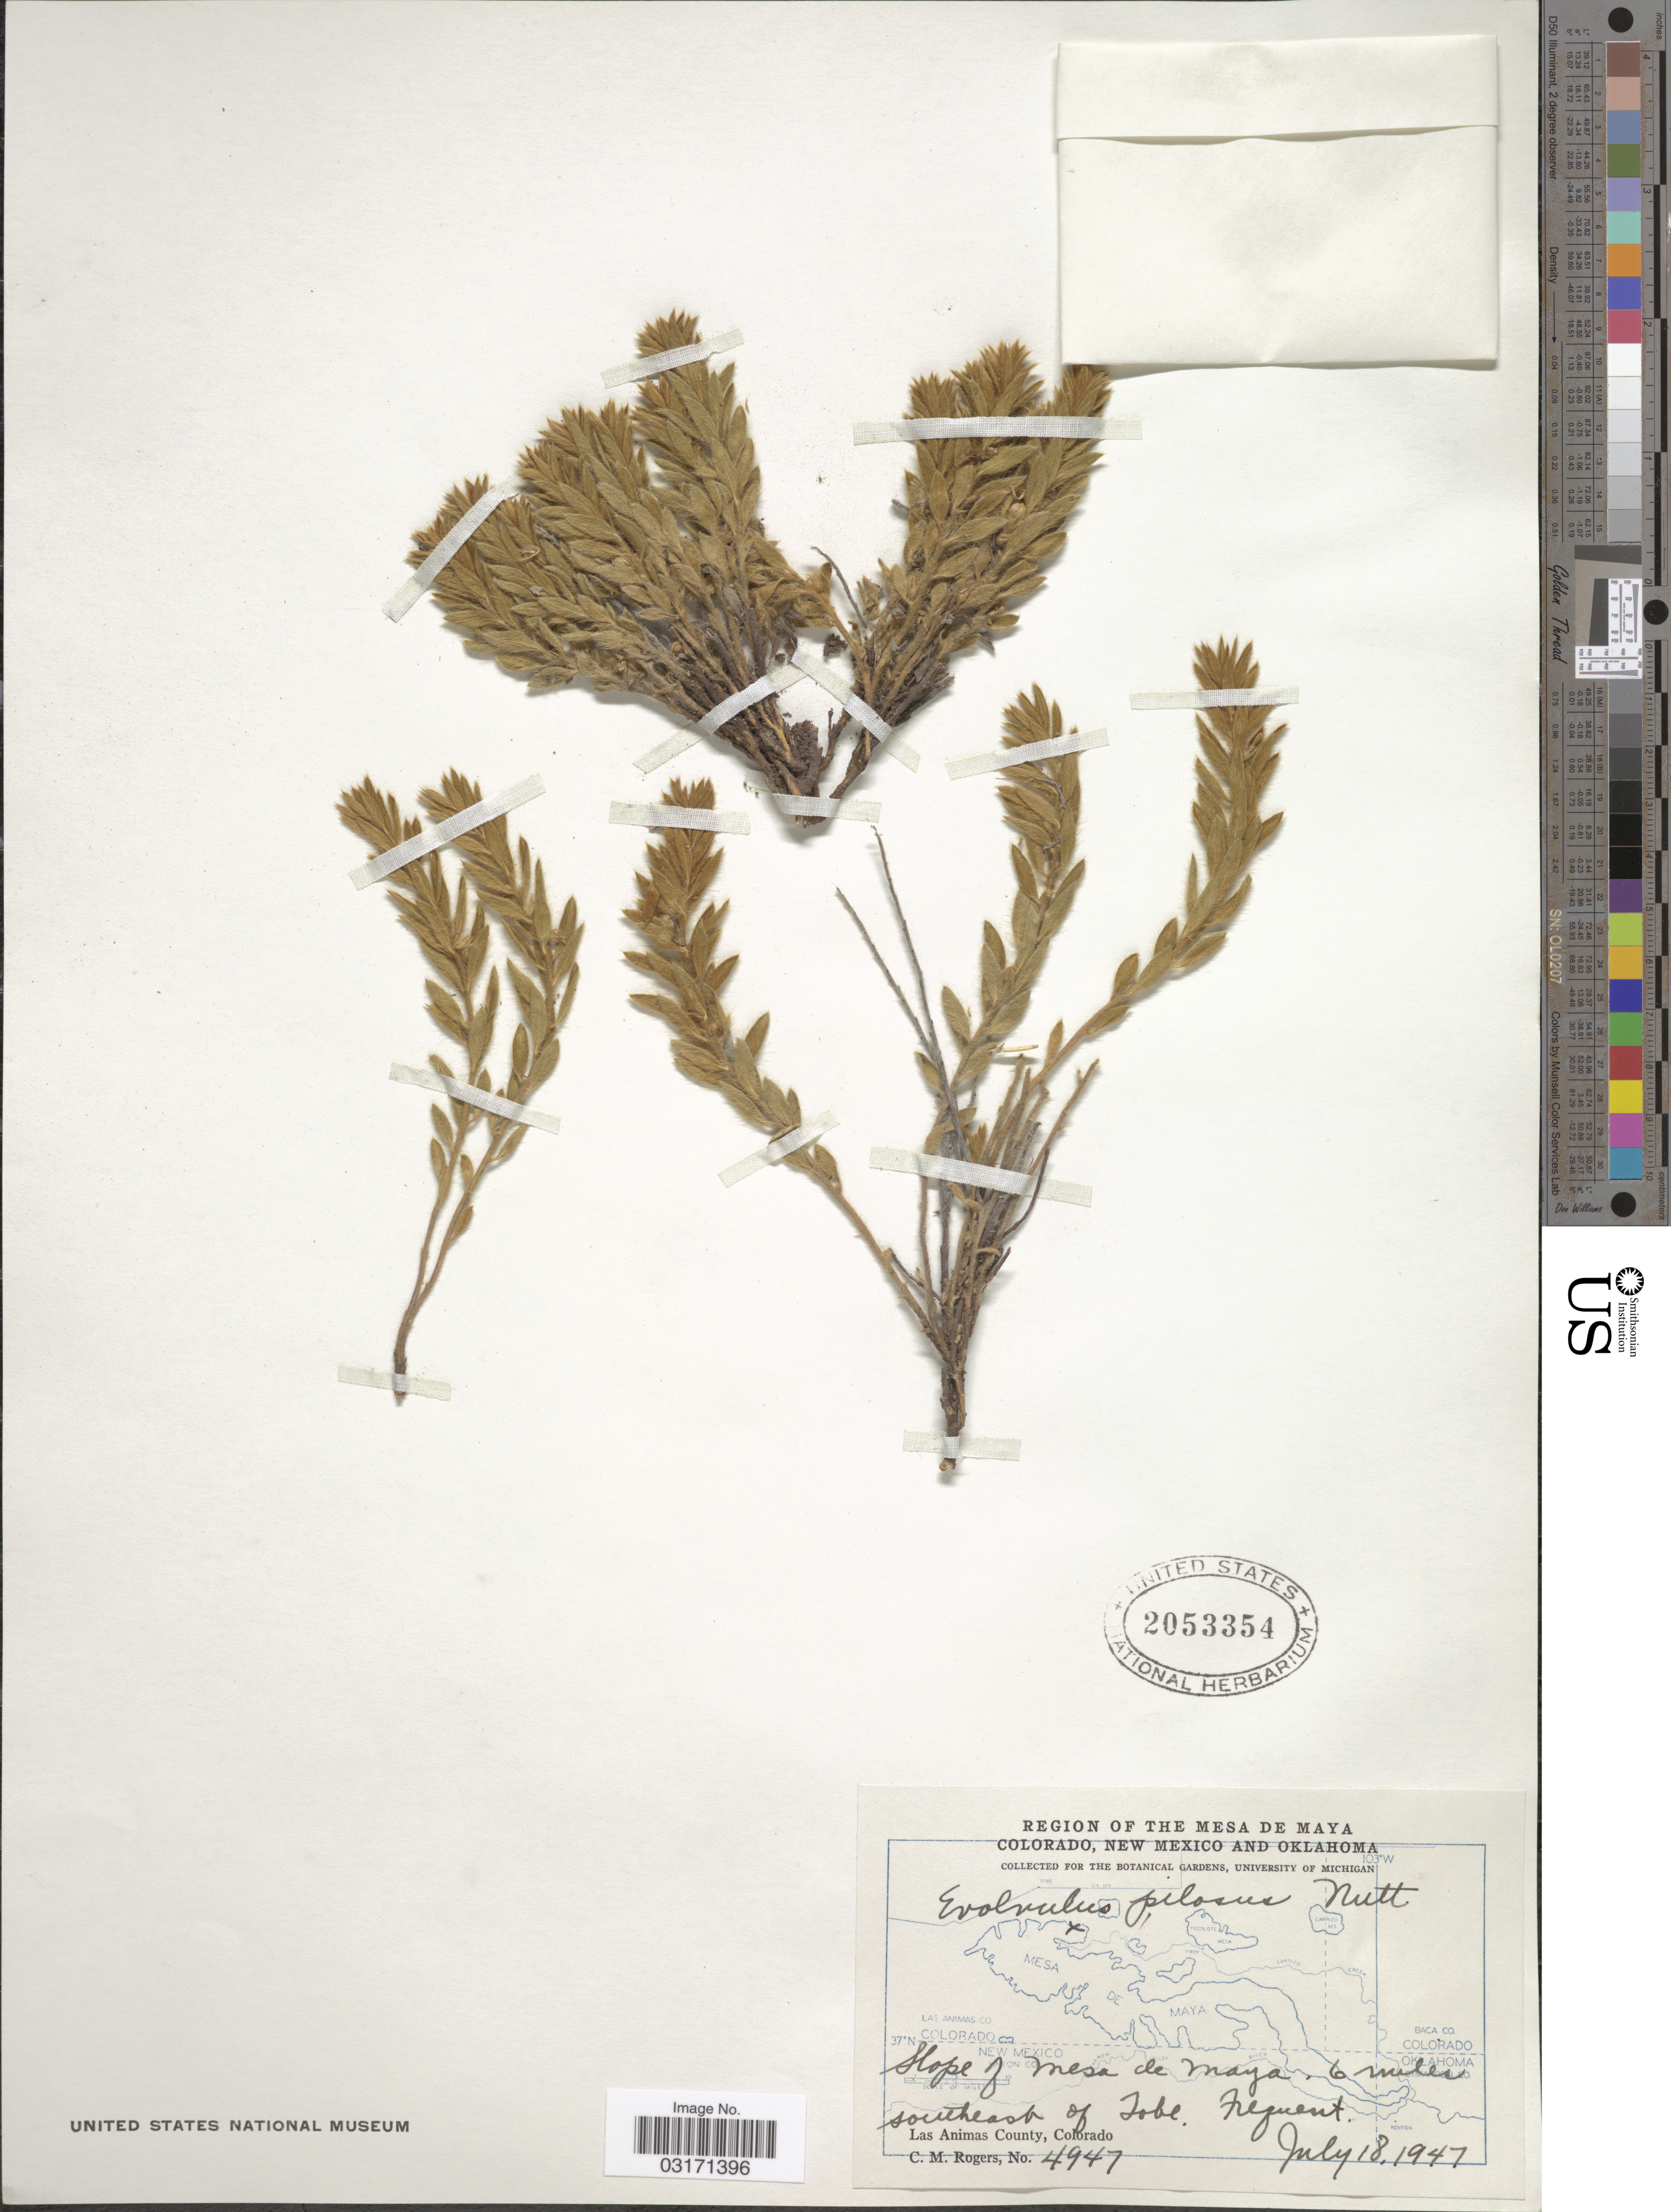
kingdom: Plantae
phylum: Tracheophyta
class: Magnoliopsida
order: Solanales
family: Convolvulaceae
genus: Evolvulus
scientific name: Evolvulus pilosus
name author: Roxb.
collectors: C. M. Rogers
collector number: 4947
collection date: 1947-07-18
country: United States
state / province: Colorado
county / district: Las Animas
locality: Slope of Mesa de Maya, 6 miles southeast of Tobe, Las Animas County, Colorado.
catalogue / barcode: US 2053354